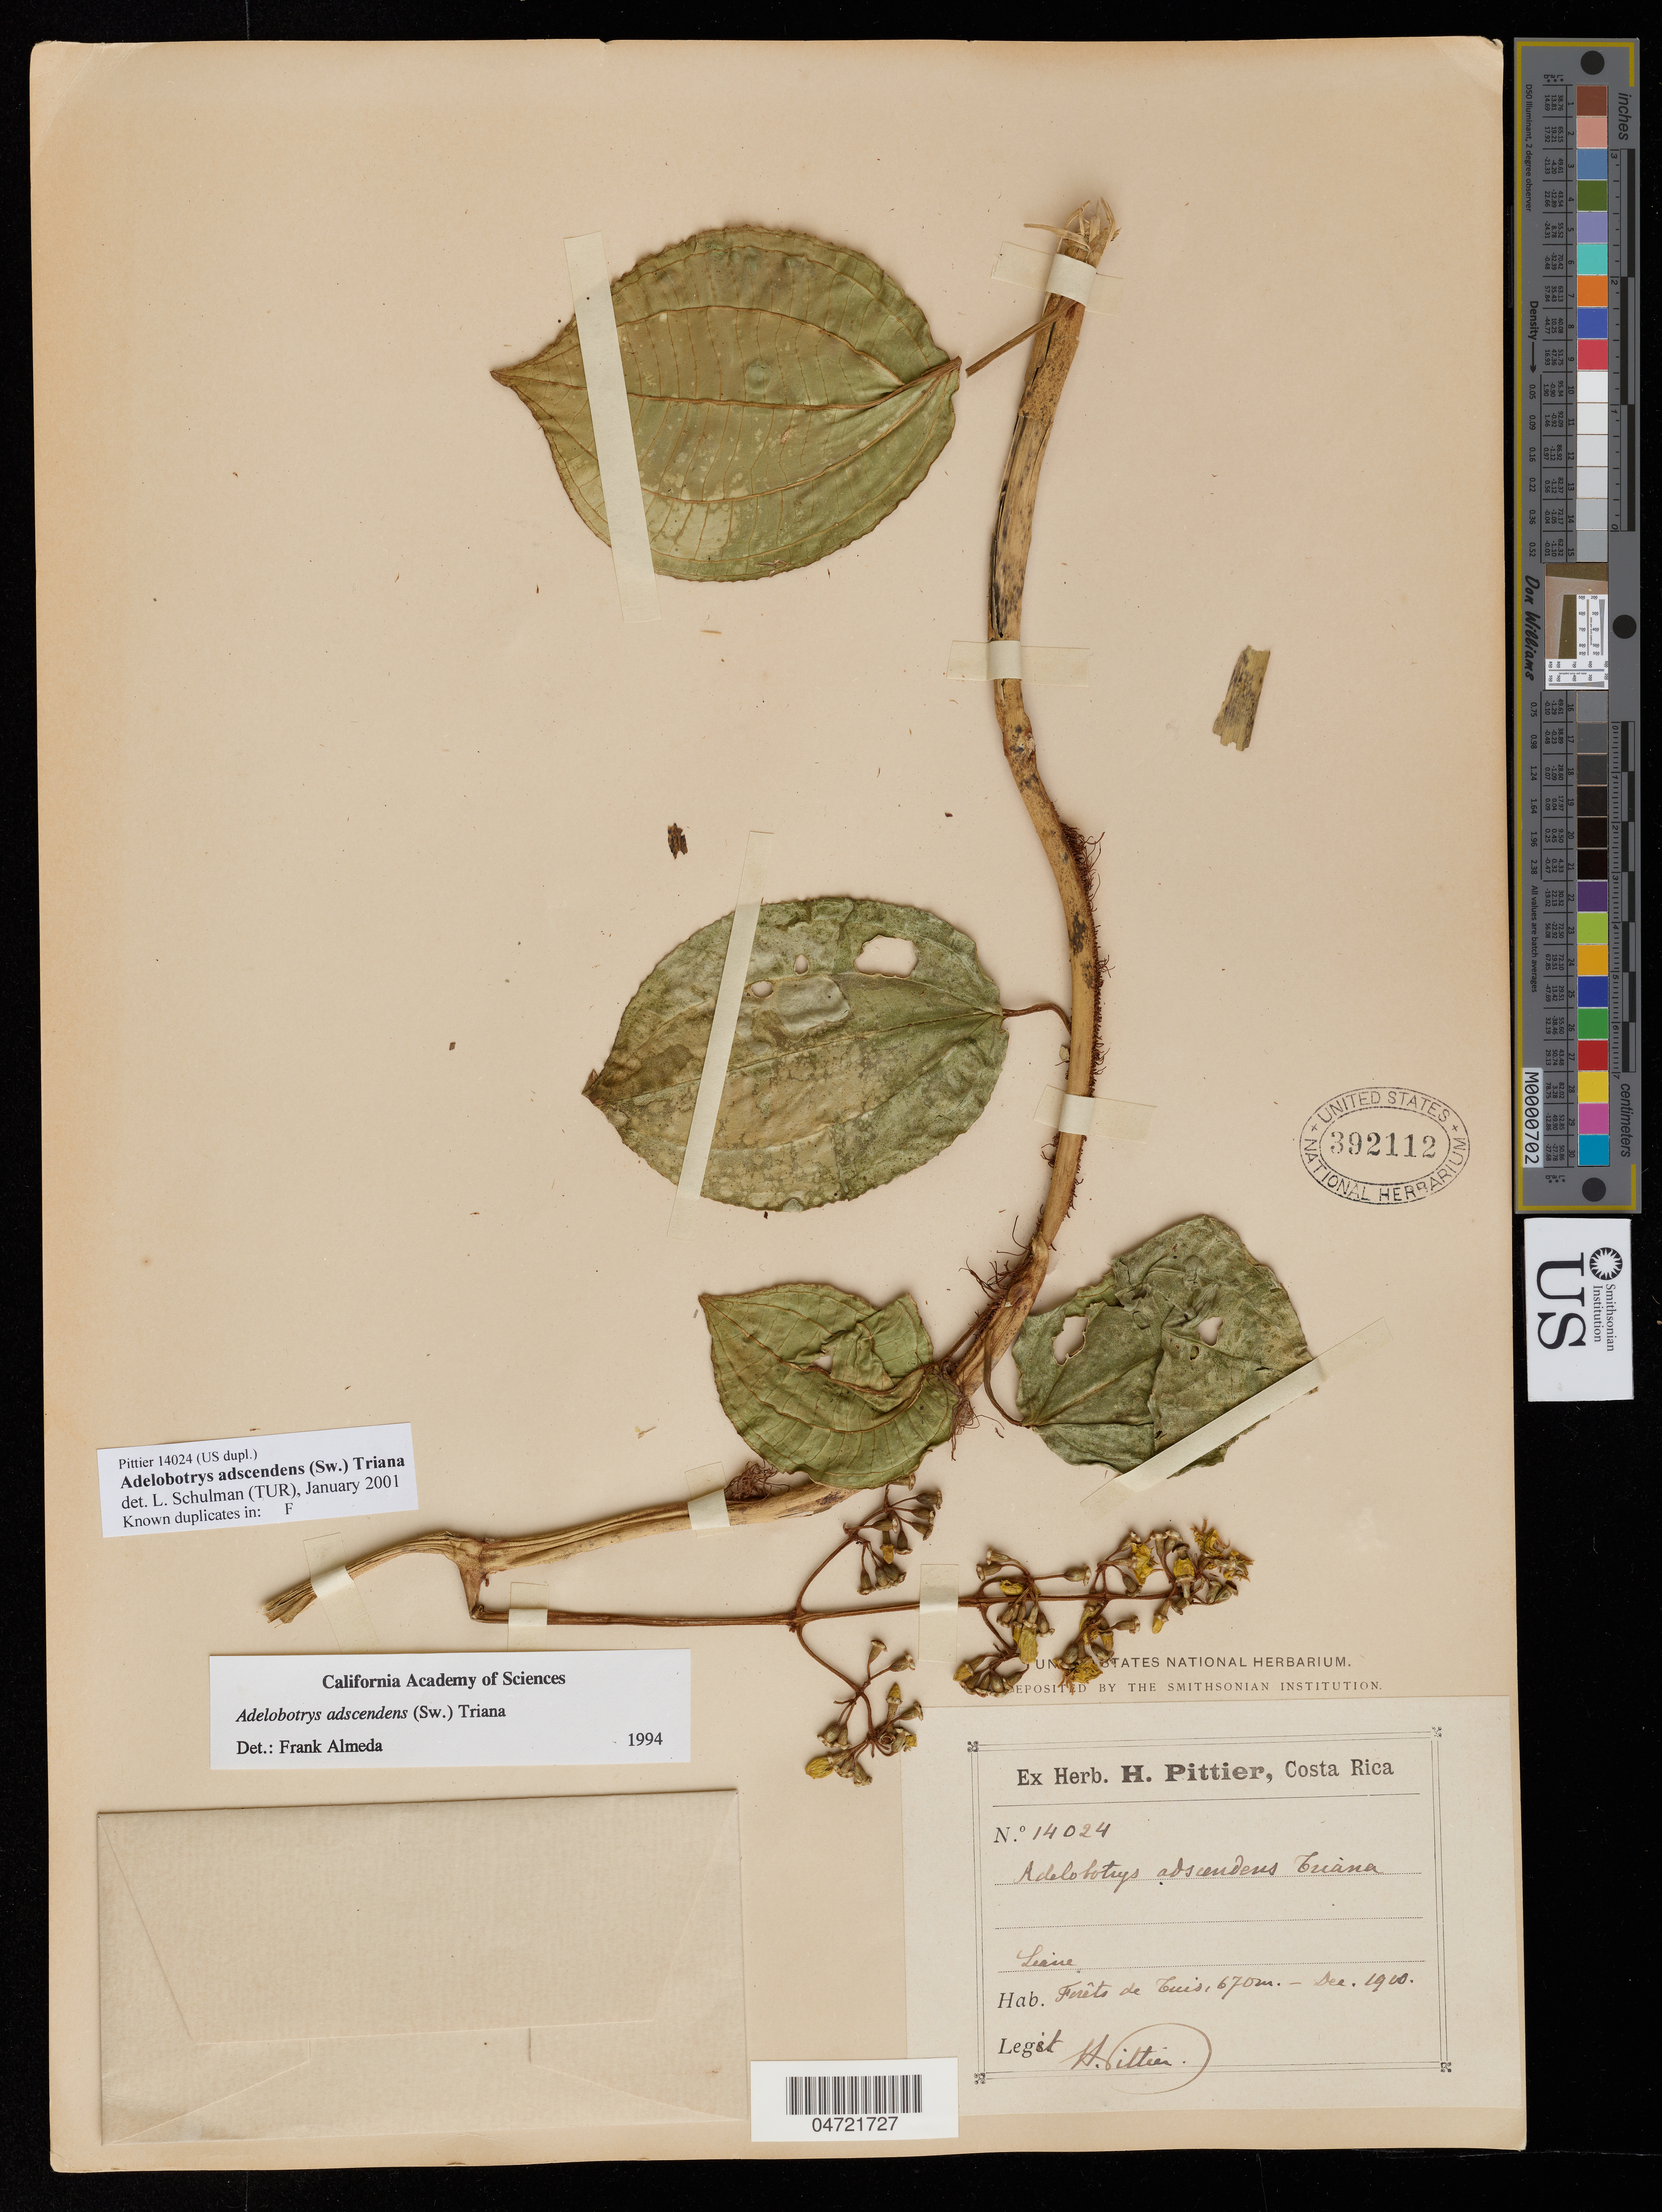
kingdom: Plantae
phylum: Tracheophyta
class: Magnoliopsida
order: Myrtales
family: Melastomataceae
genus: Adelobotrys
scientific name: Adelobotrys adscendens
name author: (Sw.) Triana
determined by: Schulman, Leif, (TUR), University of Turku (FINLAND)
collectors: H. F. Pittier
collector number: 14024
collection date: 1910-12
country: Costa Rica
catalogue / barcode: US 392112